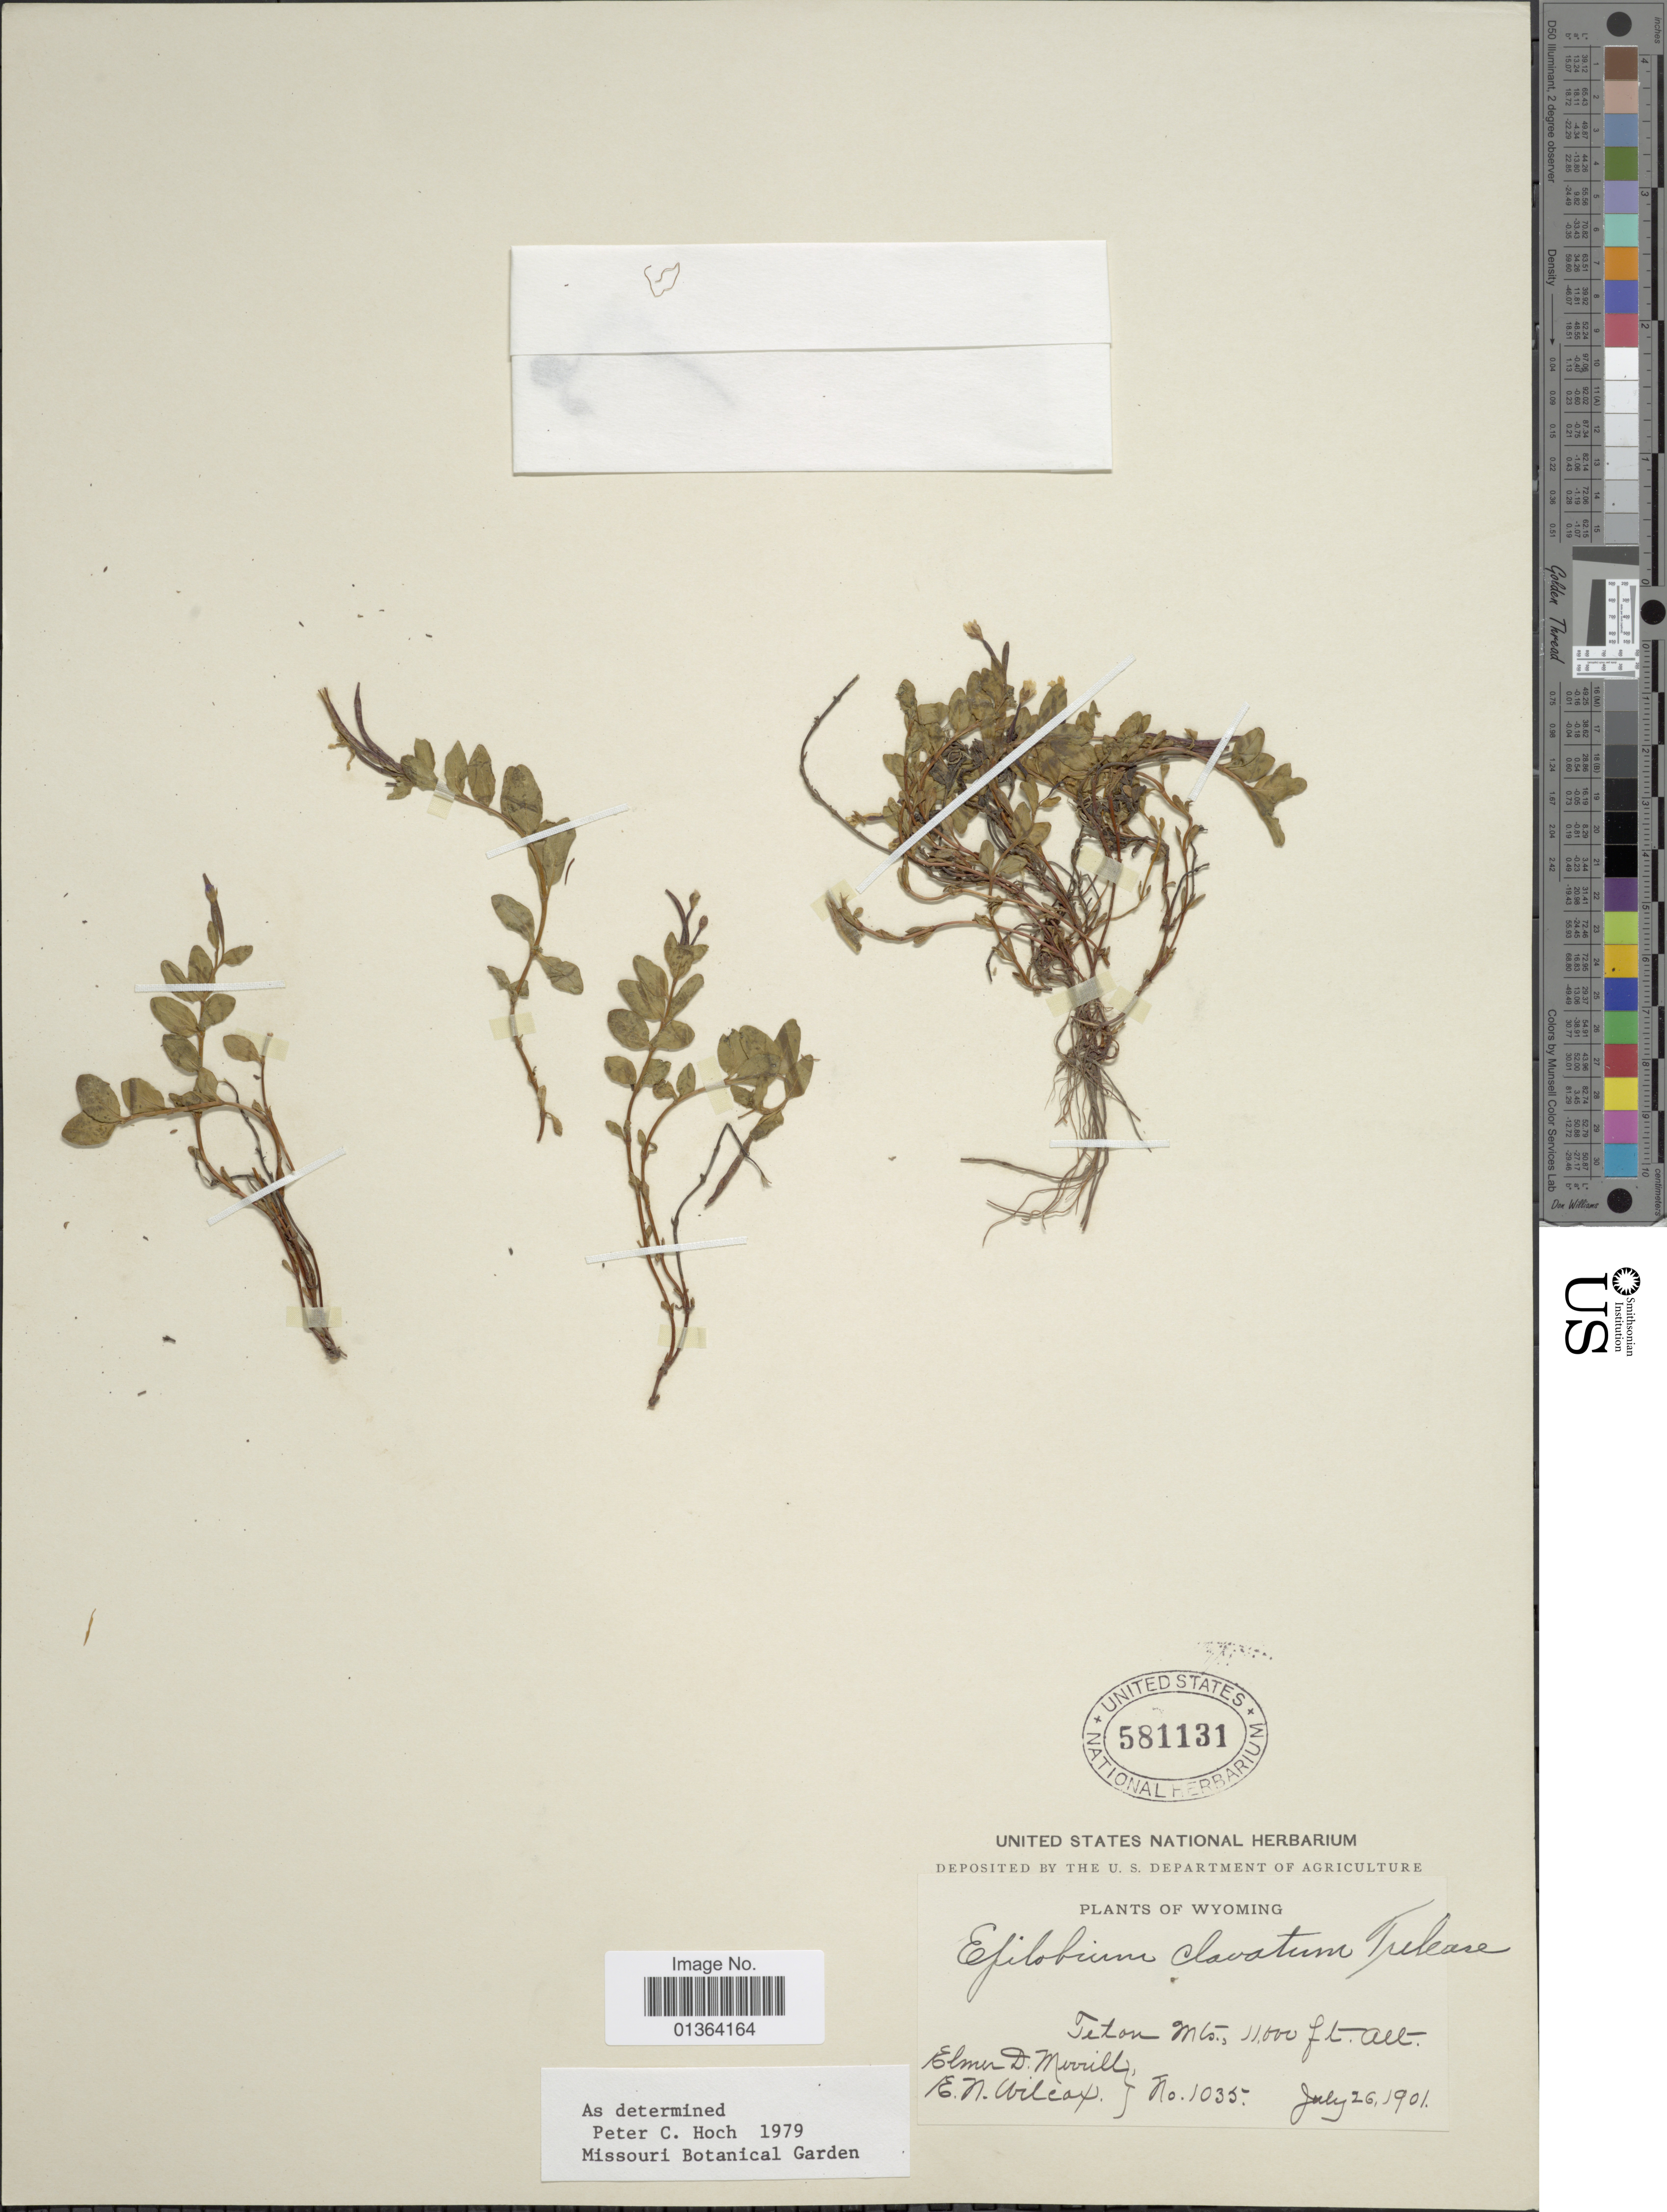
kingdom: Plantae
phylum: Tracheophyta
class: Magnoliopsida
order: Myrtales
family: Onagraceae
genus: Epilobium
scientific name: Epilobium clavatum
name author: Hausskn.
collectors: E. D. Merrill & E. Wilcox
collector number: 1035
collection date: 1901-07-26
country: United States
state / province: Wyoming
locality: Teton Mts.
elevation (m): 3353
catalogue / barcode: US 581131